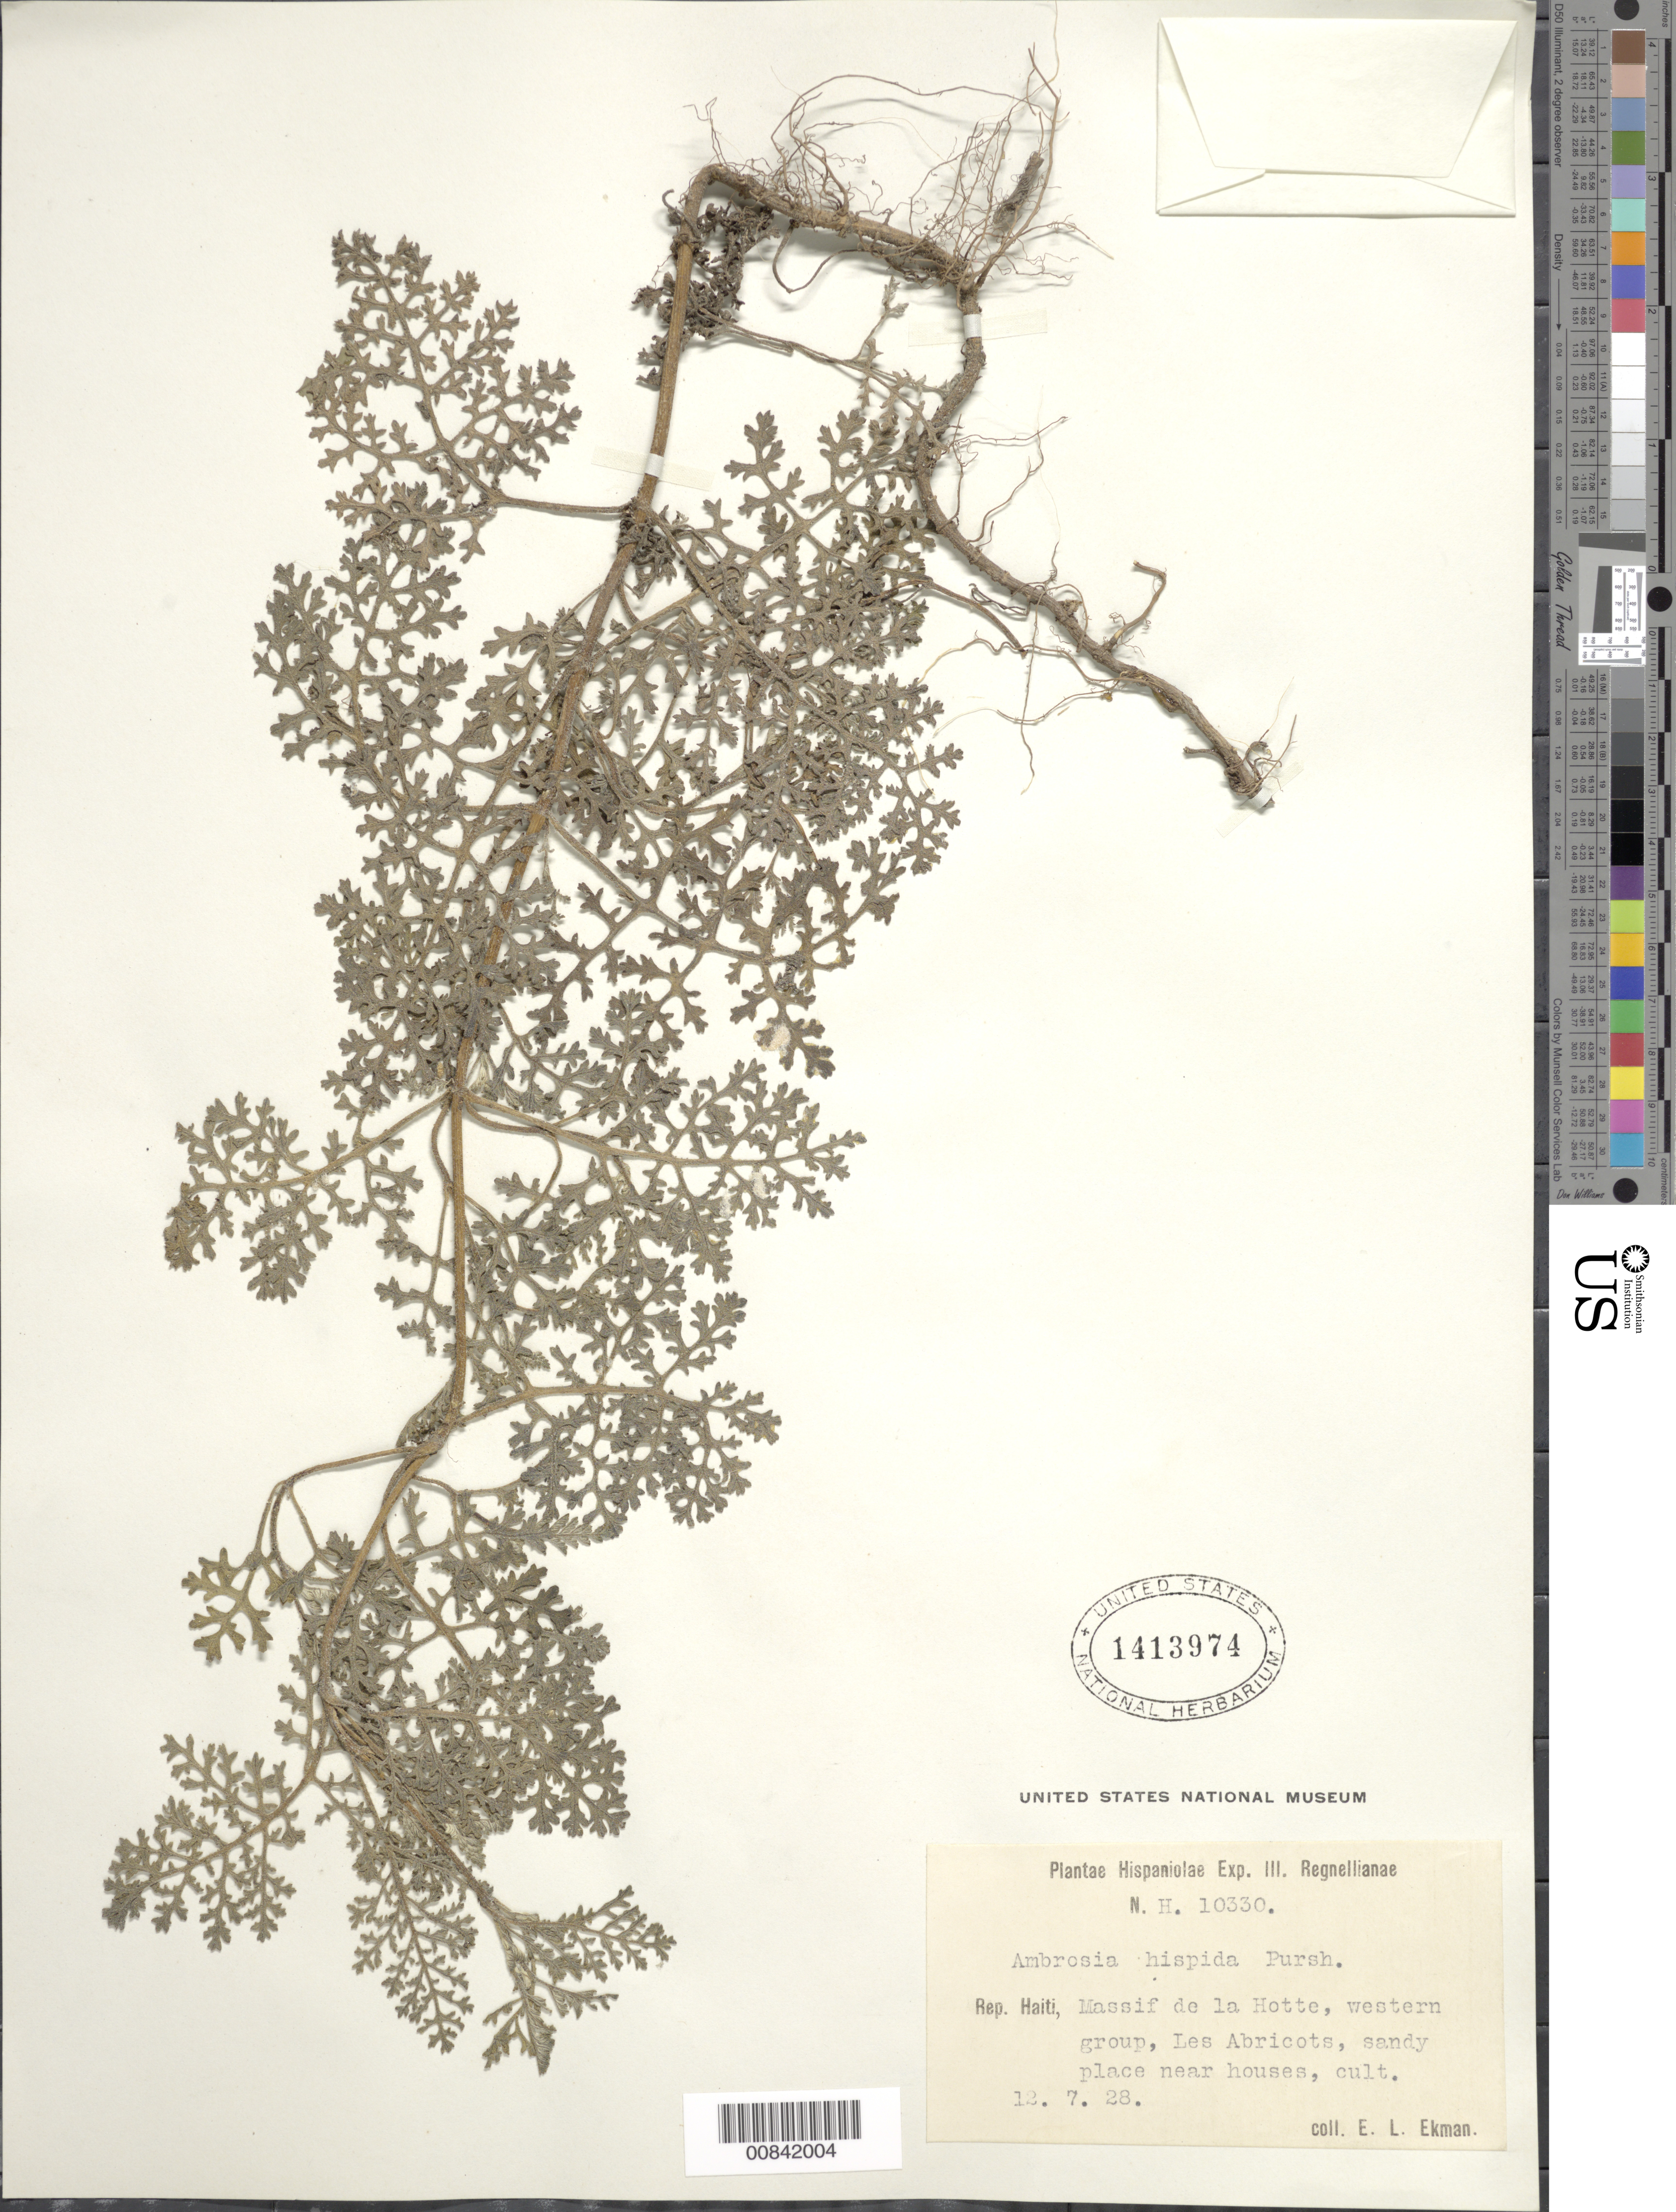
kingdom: Plantae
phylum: Tracheophyta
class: Magnoliopsida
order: Asterales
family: Asteraceae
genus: Ambrosia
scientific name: Ambrosia hispida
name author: Pursh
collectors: E. L. Ekman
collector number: H 10330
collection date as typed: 12 Jul 1928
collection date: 1928-07-12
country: Haiti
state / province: Ouest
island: Hispaniola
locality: Massif de la Hotte, western group, Les Abricots, near houses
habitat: Sandy places near houses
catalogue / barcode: US 1413974